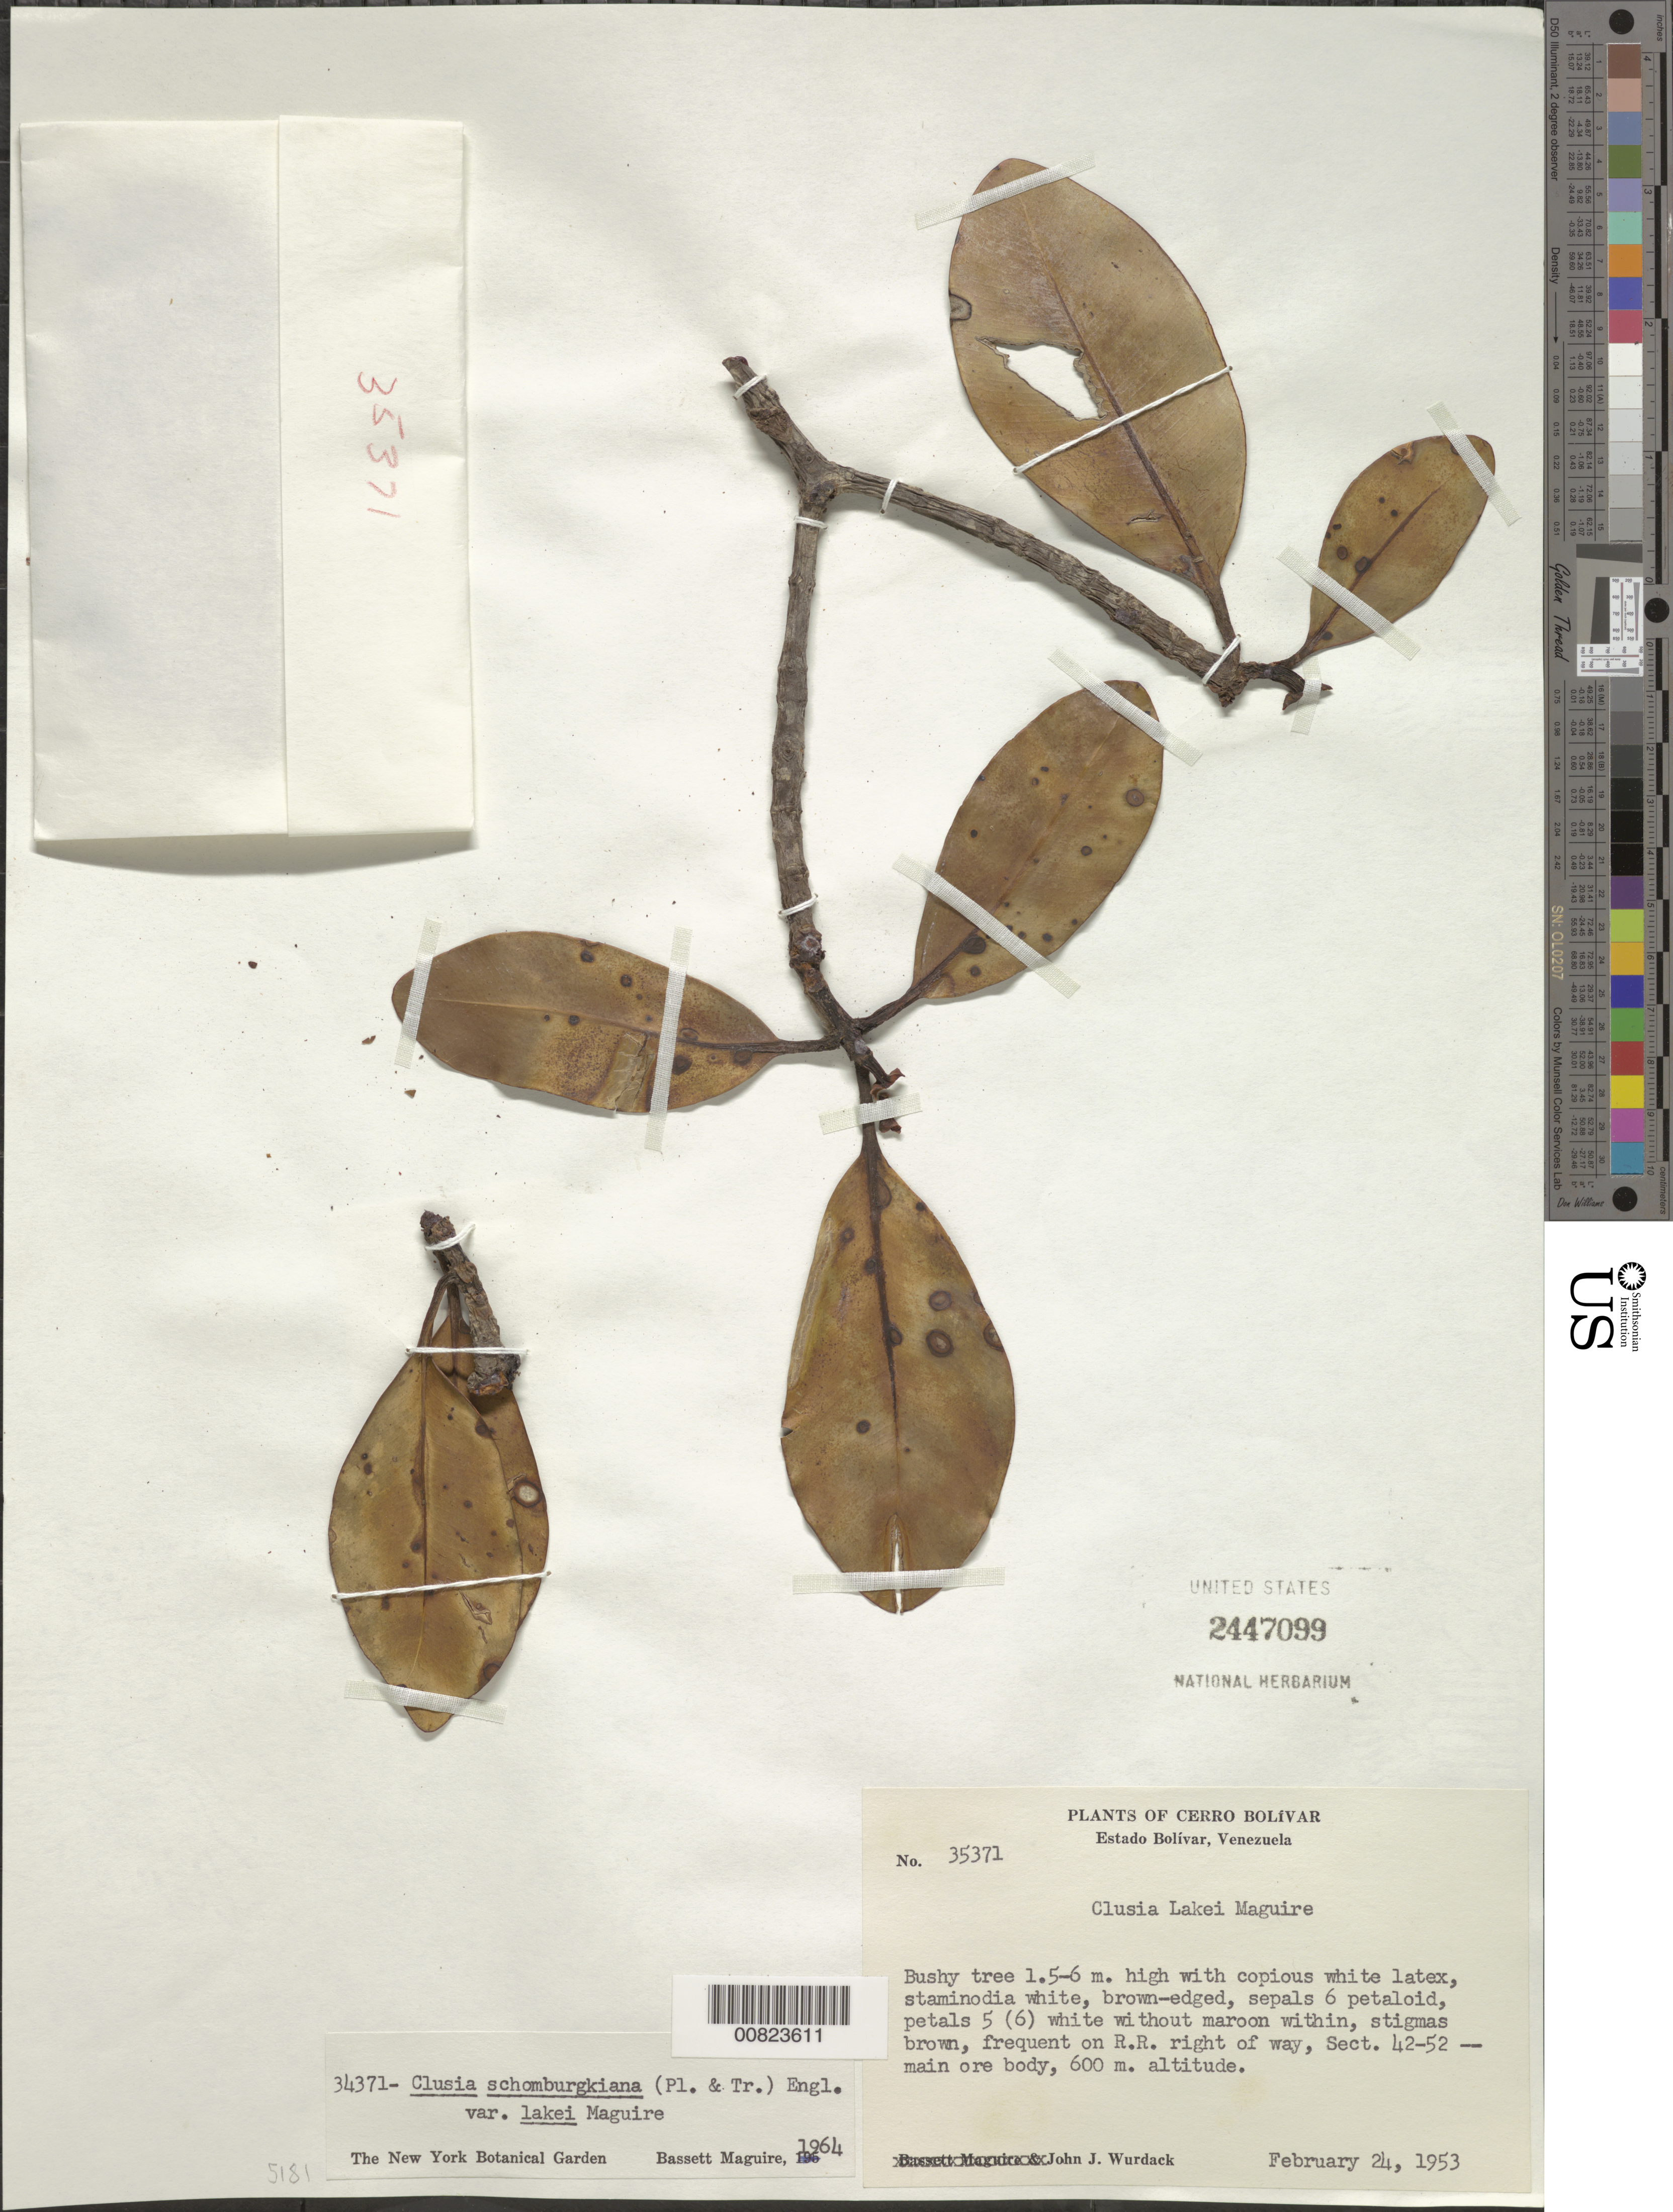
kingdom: Plantae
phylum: Tracheophyta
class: Magnoliopsida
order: Malpighiales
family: Clusiaceae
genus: Clusia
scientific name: Clusia schomburgkiana var. lakei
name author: Maguire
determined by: Maguire, Bassett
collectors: J. J. Wurdack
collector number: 35371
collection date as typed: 24-Feb-53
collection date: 1953-02-24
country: Venezuela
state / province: Bolívar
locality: Sect. 42-52- main ore body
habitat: Railroad right of way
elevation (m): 600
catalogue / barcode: US 2447099